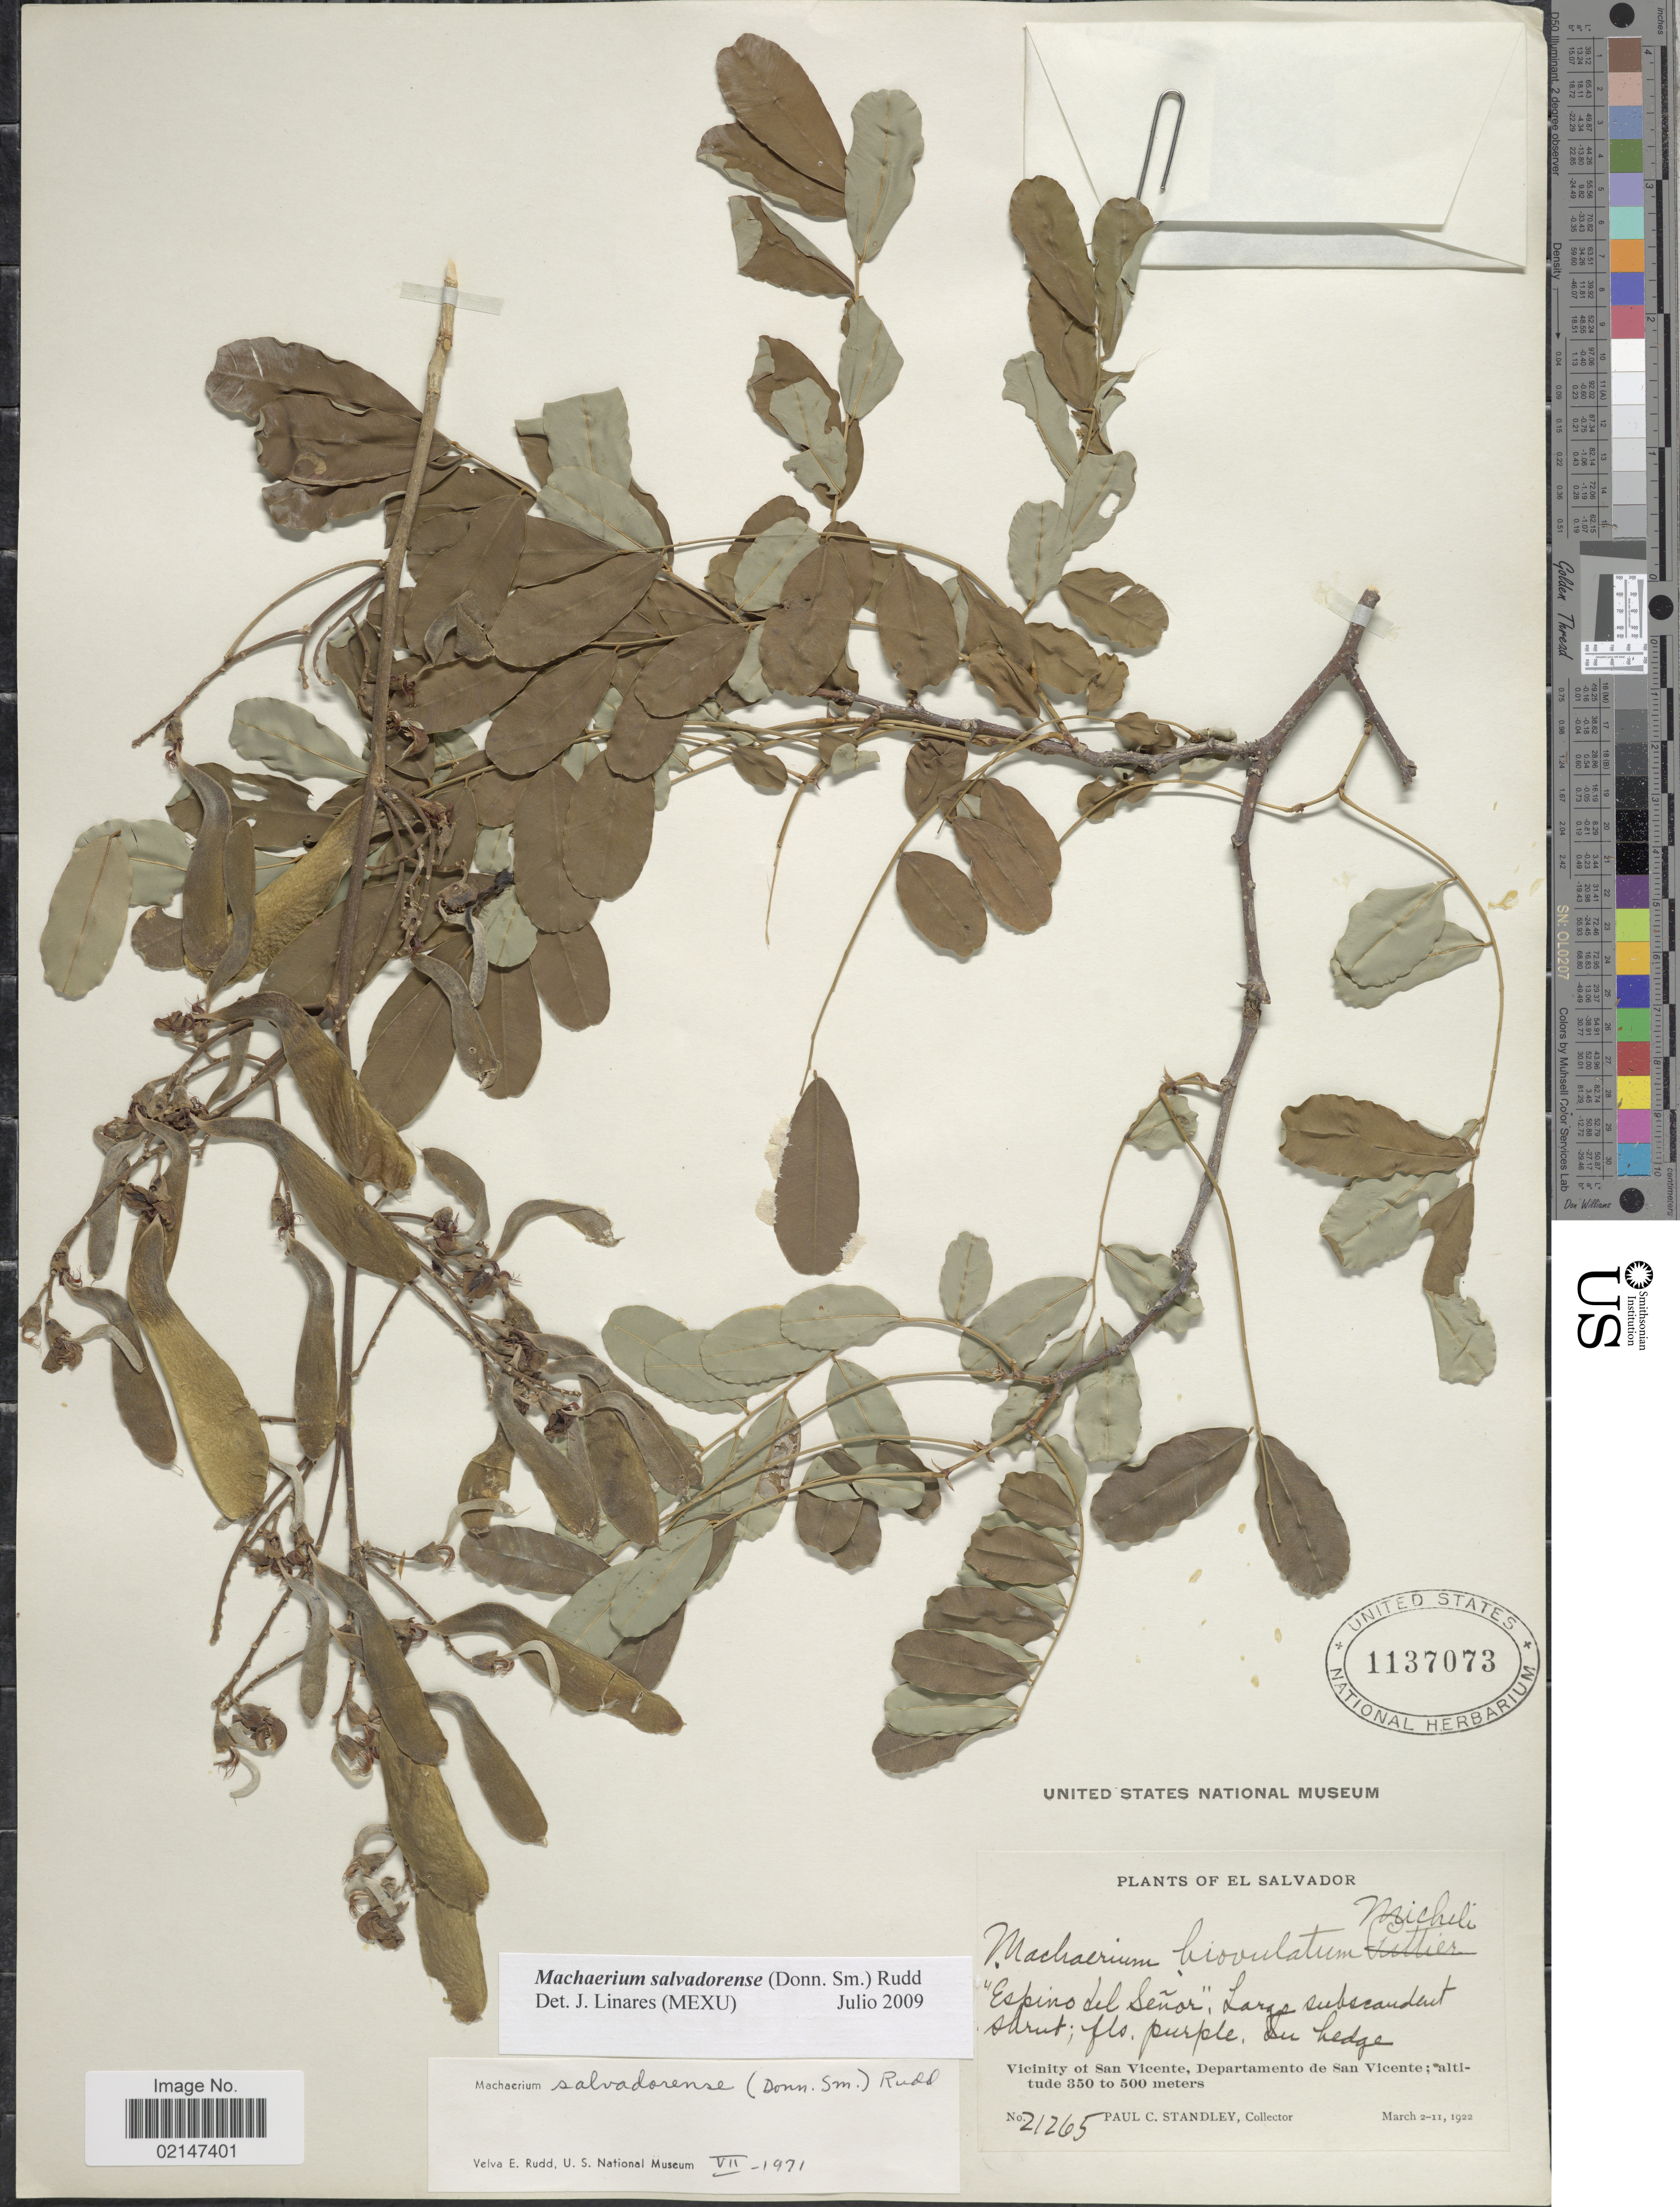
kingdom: Plantae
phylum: Tracheophyta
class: Magnoliopsida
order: Fabales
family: Fabaceae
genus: Machaerium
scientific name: Machaerium salvadorense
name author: (Donn. Sm.) Rudd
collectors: P. C. Standley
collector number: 21265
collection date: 1922-03-02/1922-03-11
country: El Salvador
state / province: San Vincente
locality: Vicinity of San Vicente, Departamento de San Vicente.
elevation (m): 350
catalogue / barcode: US 1137073